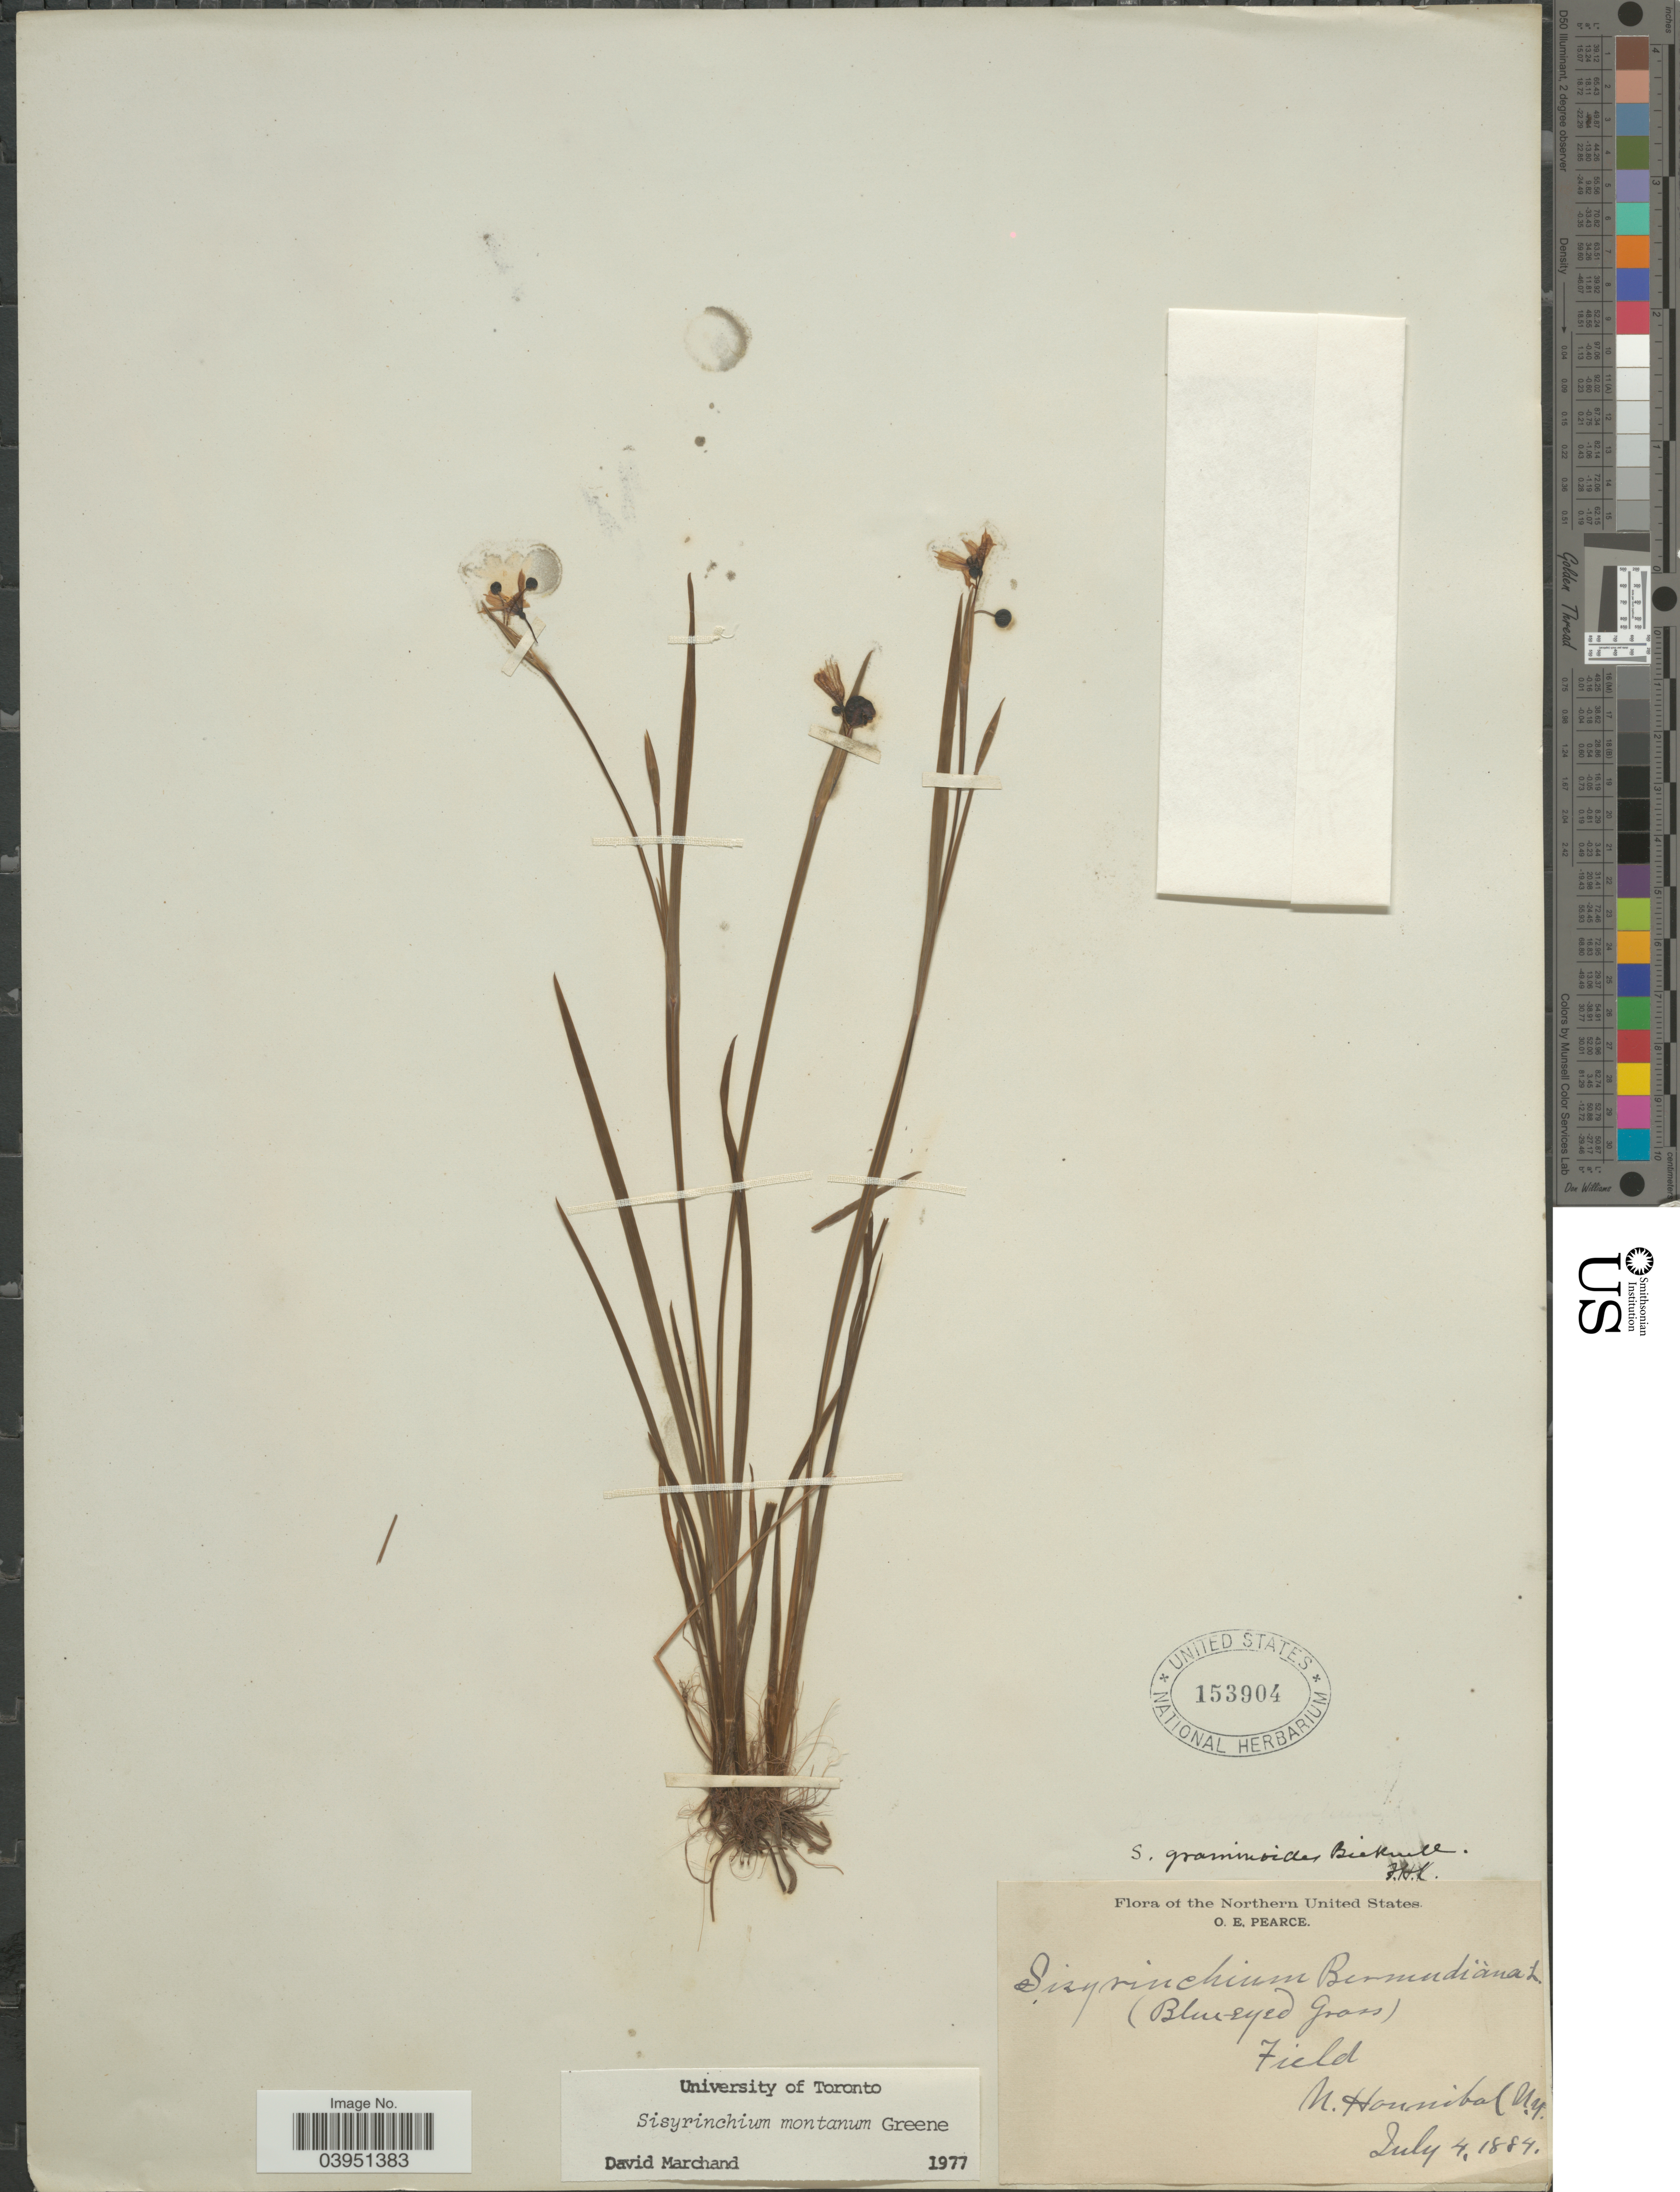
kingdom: Plantae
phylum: Tracheophyta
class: Liliopsida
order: Asparagales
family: Iridaceae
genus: Sisyrinchium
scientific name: Sisyrinchium montanum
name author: Greene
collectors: O. E. Pearce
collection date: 1884-07-04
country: United States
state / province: New York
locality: Northern United States. Field N. Hannibal.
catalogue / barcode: US 153904